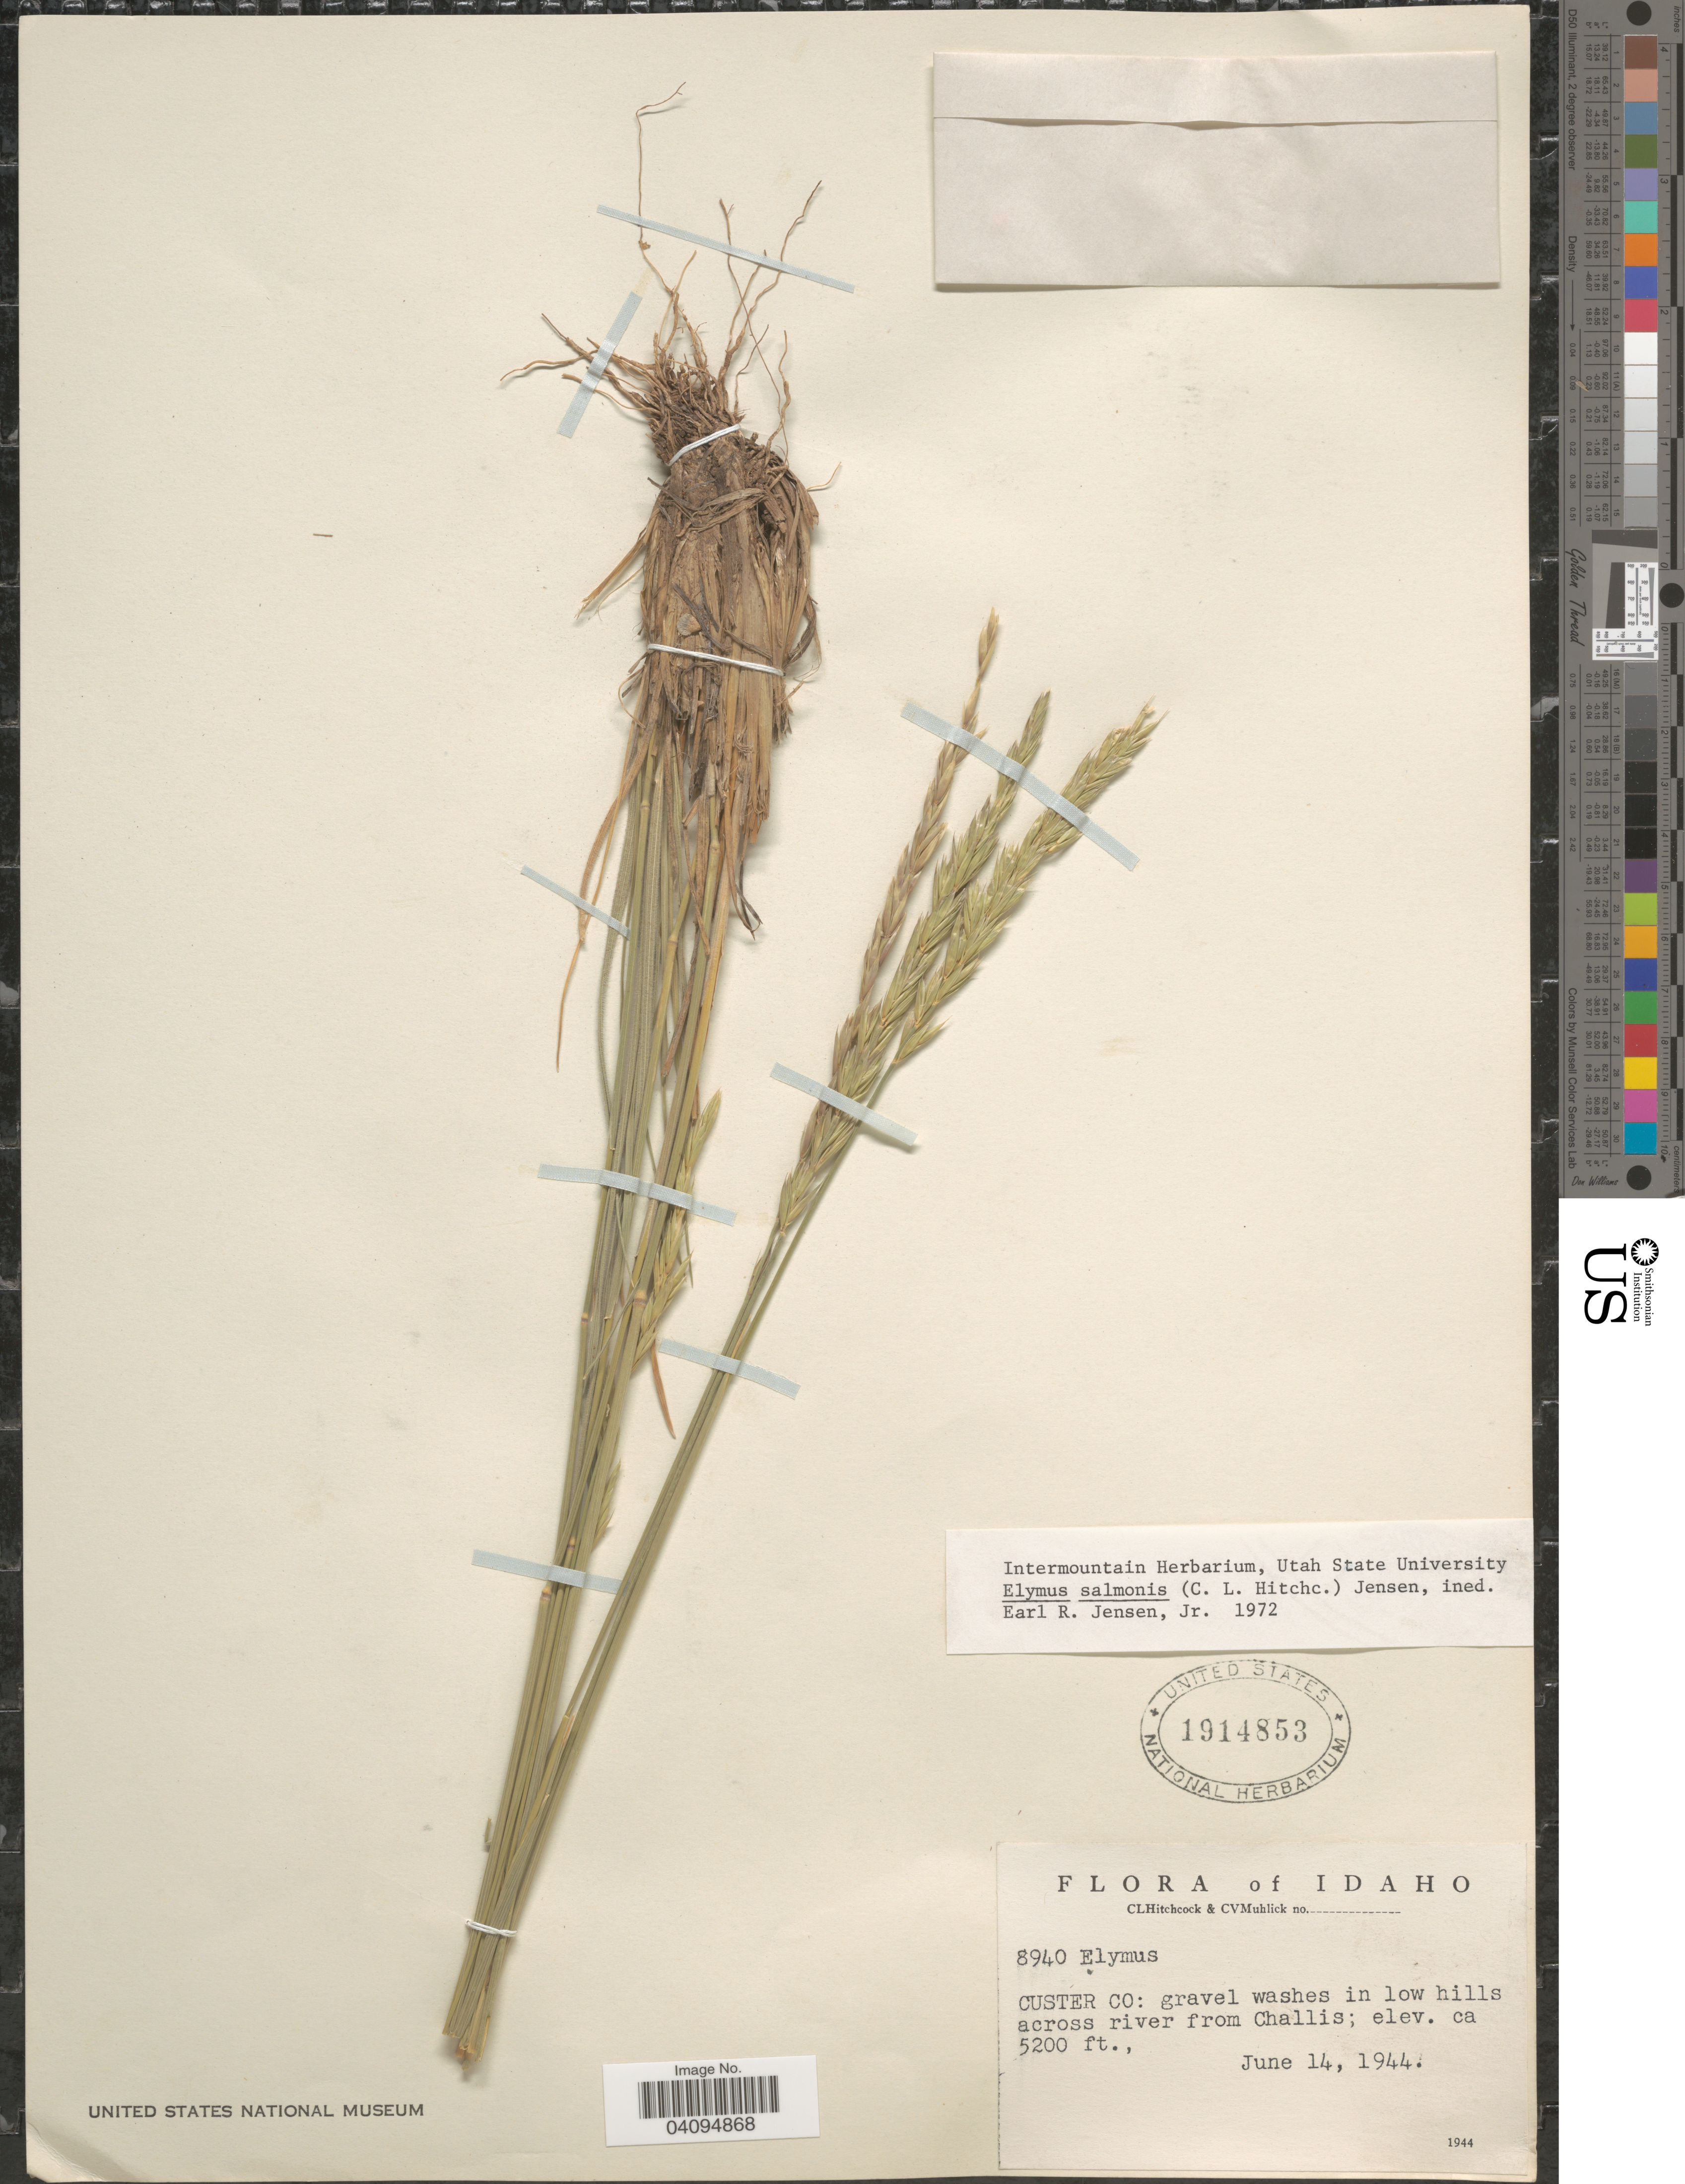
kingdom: Plantae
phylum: Tracheophyta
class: Liliopsida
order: Poales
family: Poaceae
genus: Elymus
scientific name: Elymus salmonis ined.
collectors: C. L. Hitchcock & C. V. Muhlick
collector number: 8940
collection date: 1944-06-14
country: United States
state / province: Idaho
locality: Custer Co: gravel washes in low hills across river from Challis.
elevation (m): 1585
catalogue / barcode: US 1914853